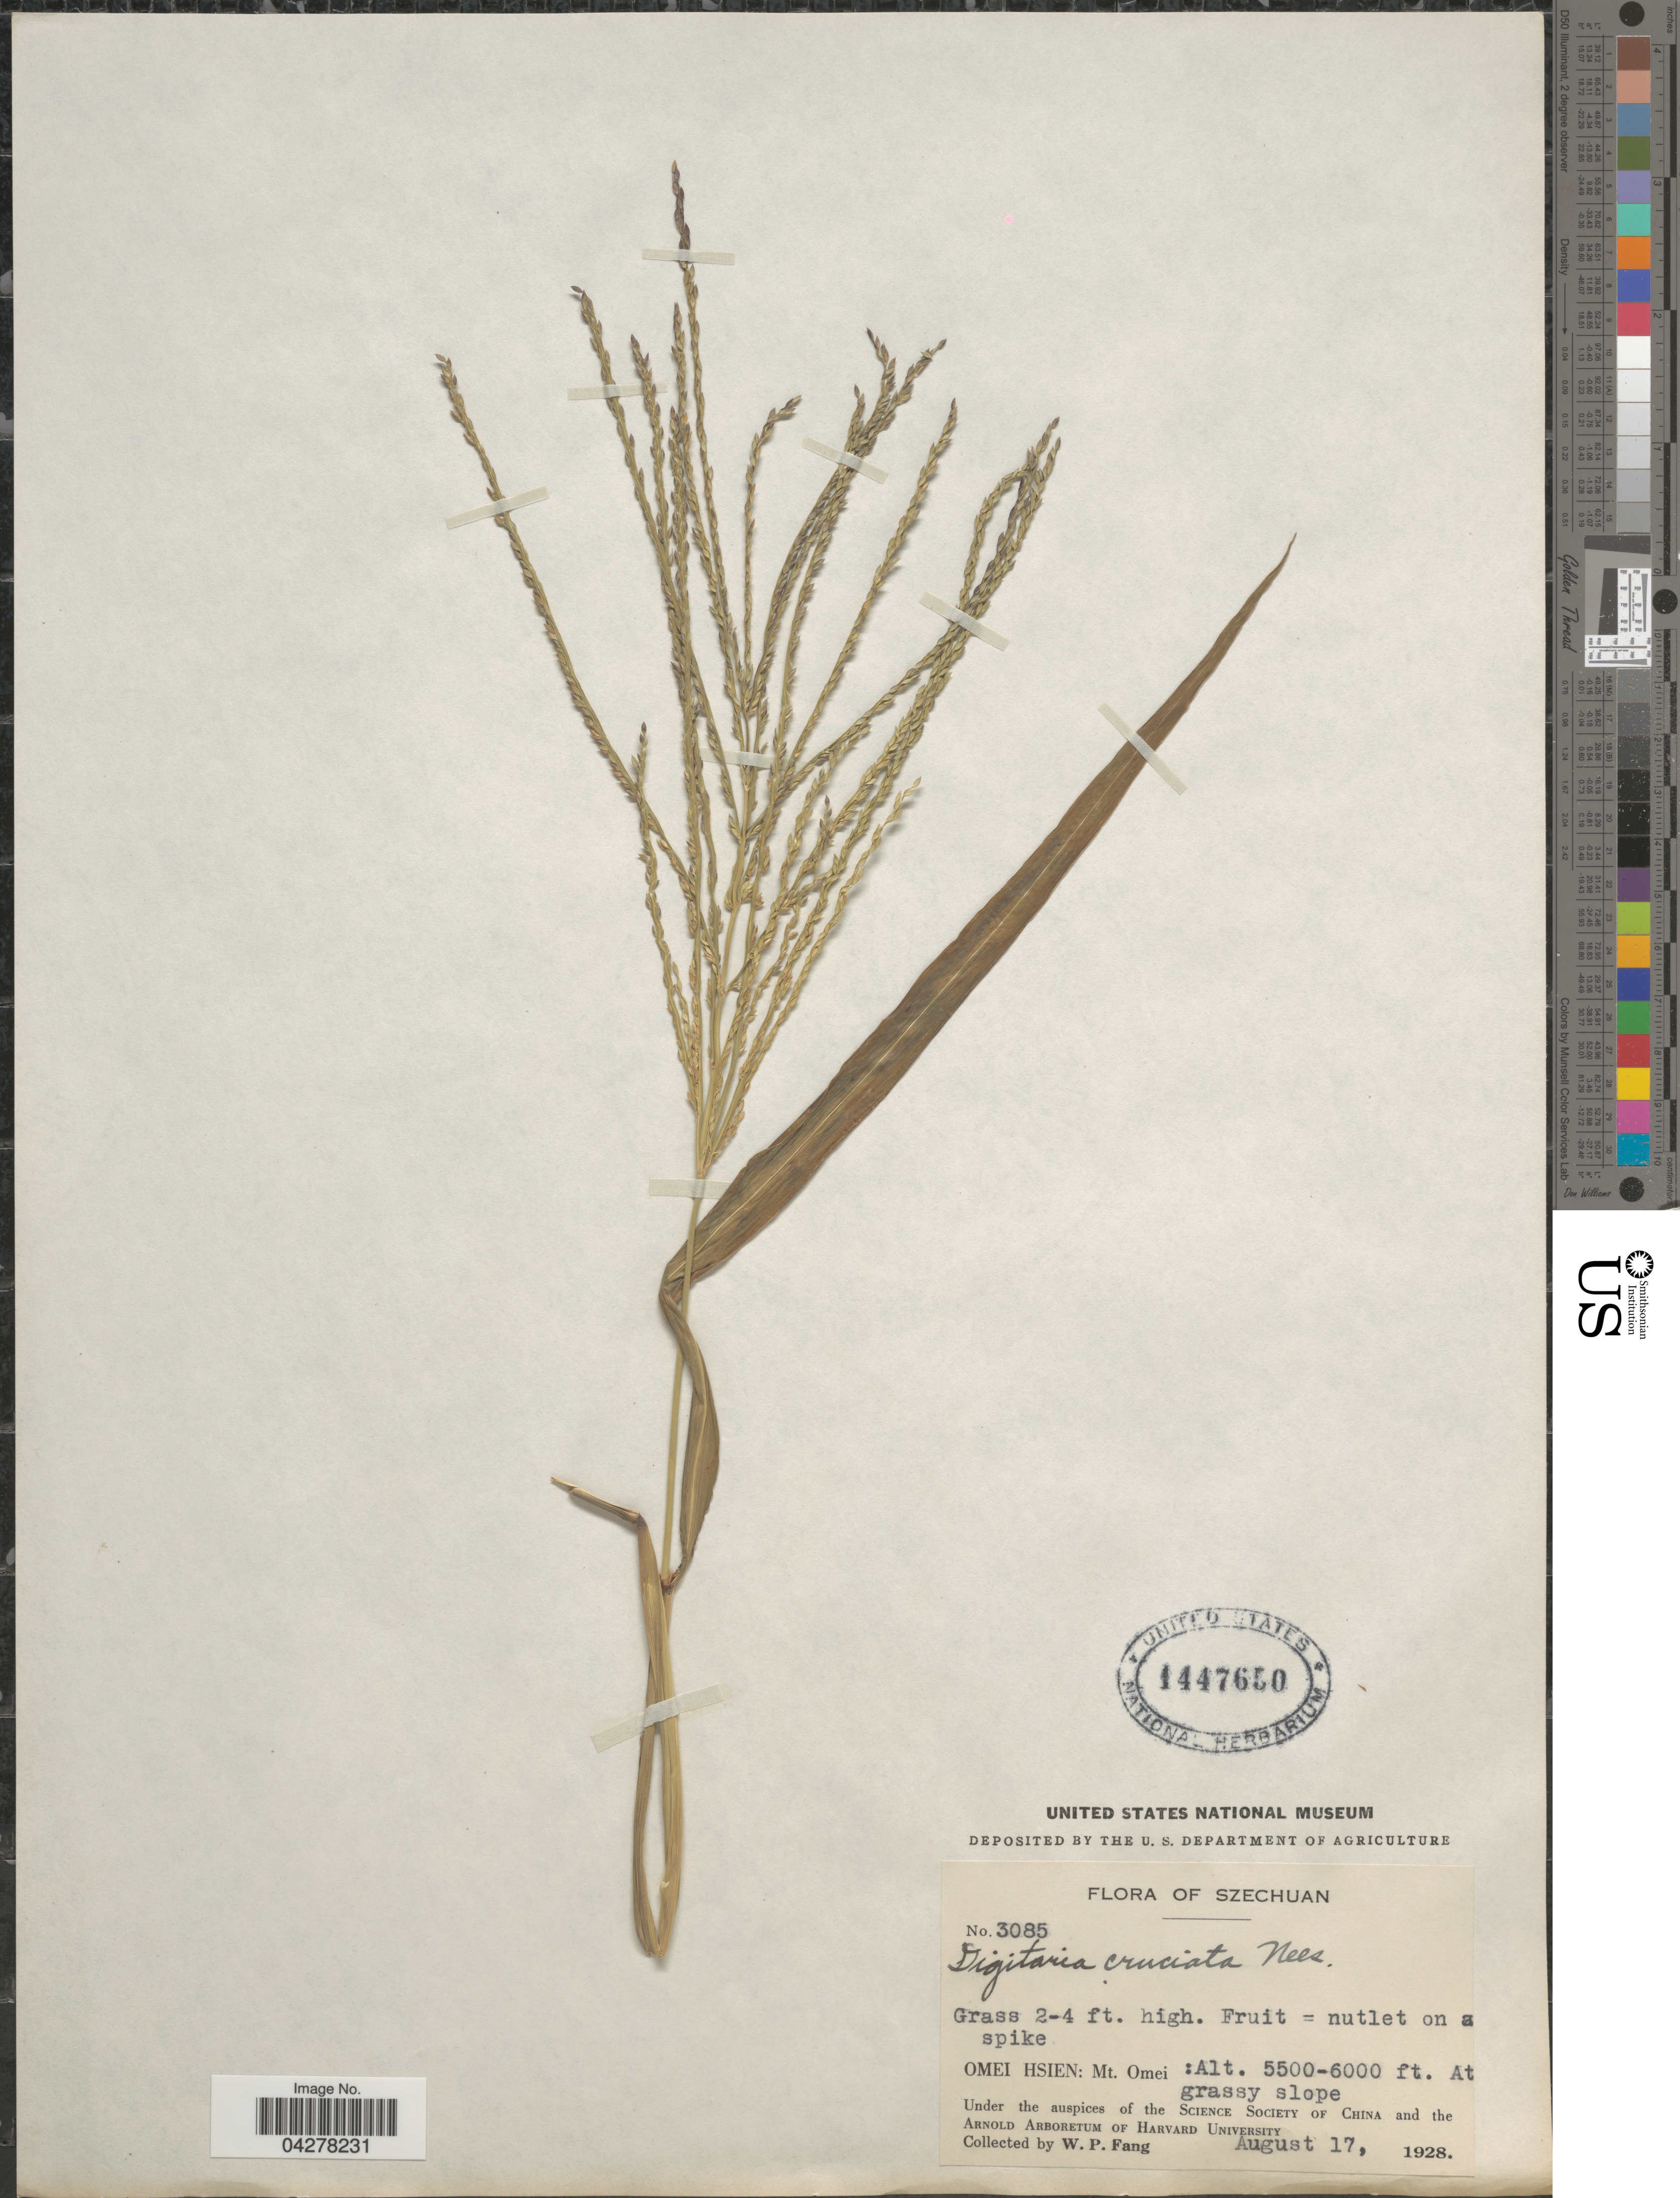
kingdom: Plantae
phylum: Tracheophyta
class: Liliopsida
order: Poales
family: Poaceae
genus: Digitaria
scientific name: Digitaria cruciata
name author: (Nees ex Steud.) A. Camus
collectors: W. P. Fang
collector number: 3085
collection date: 1928-08-17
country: China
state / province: Sichuan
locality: Szechuan. Omei Hsien: Mt. Omei; At grassy slope.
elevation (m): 1676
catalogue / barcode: US 1447650